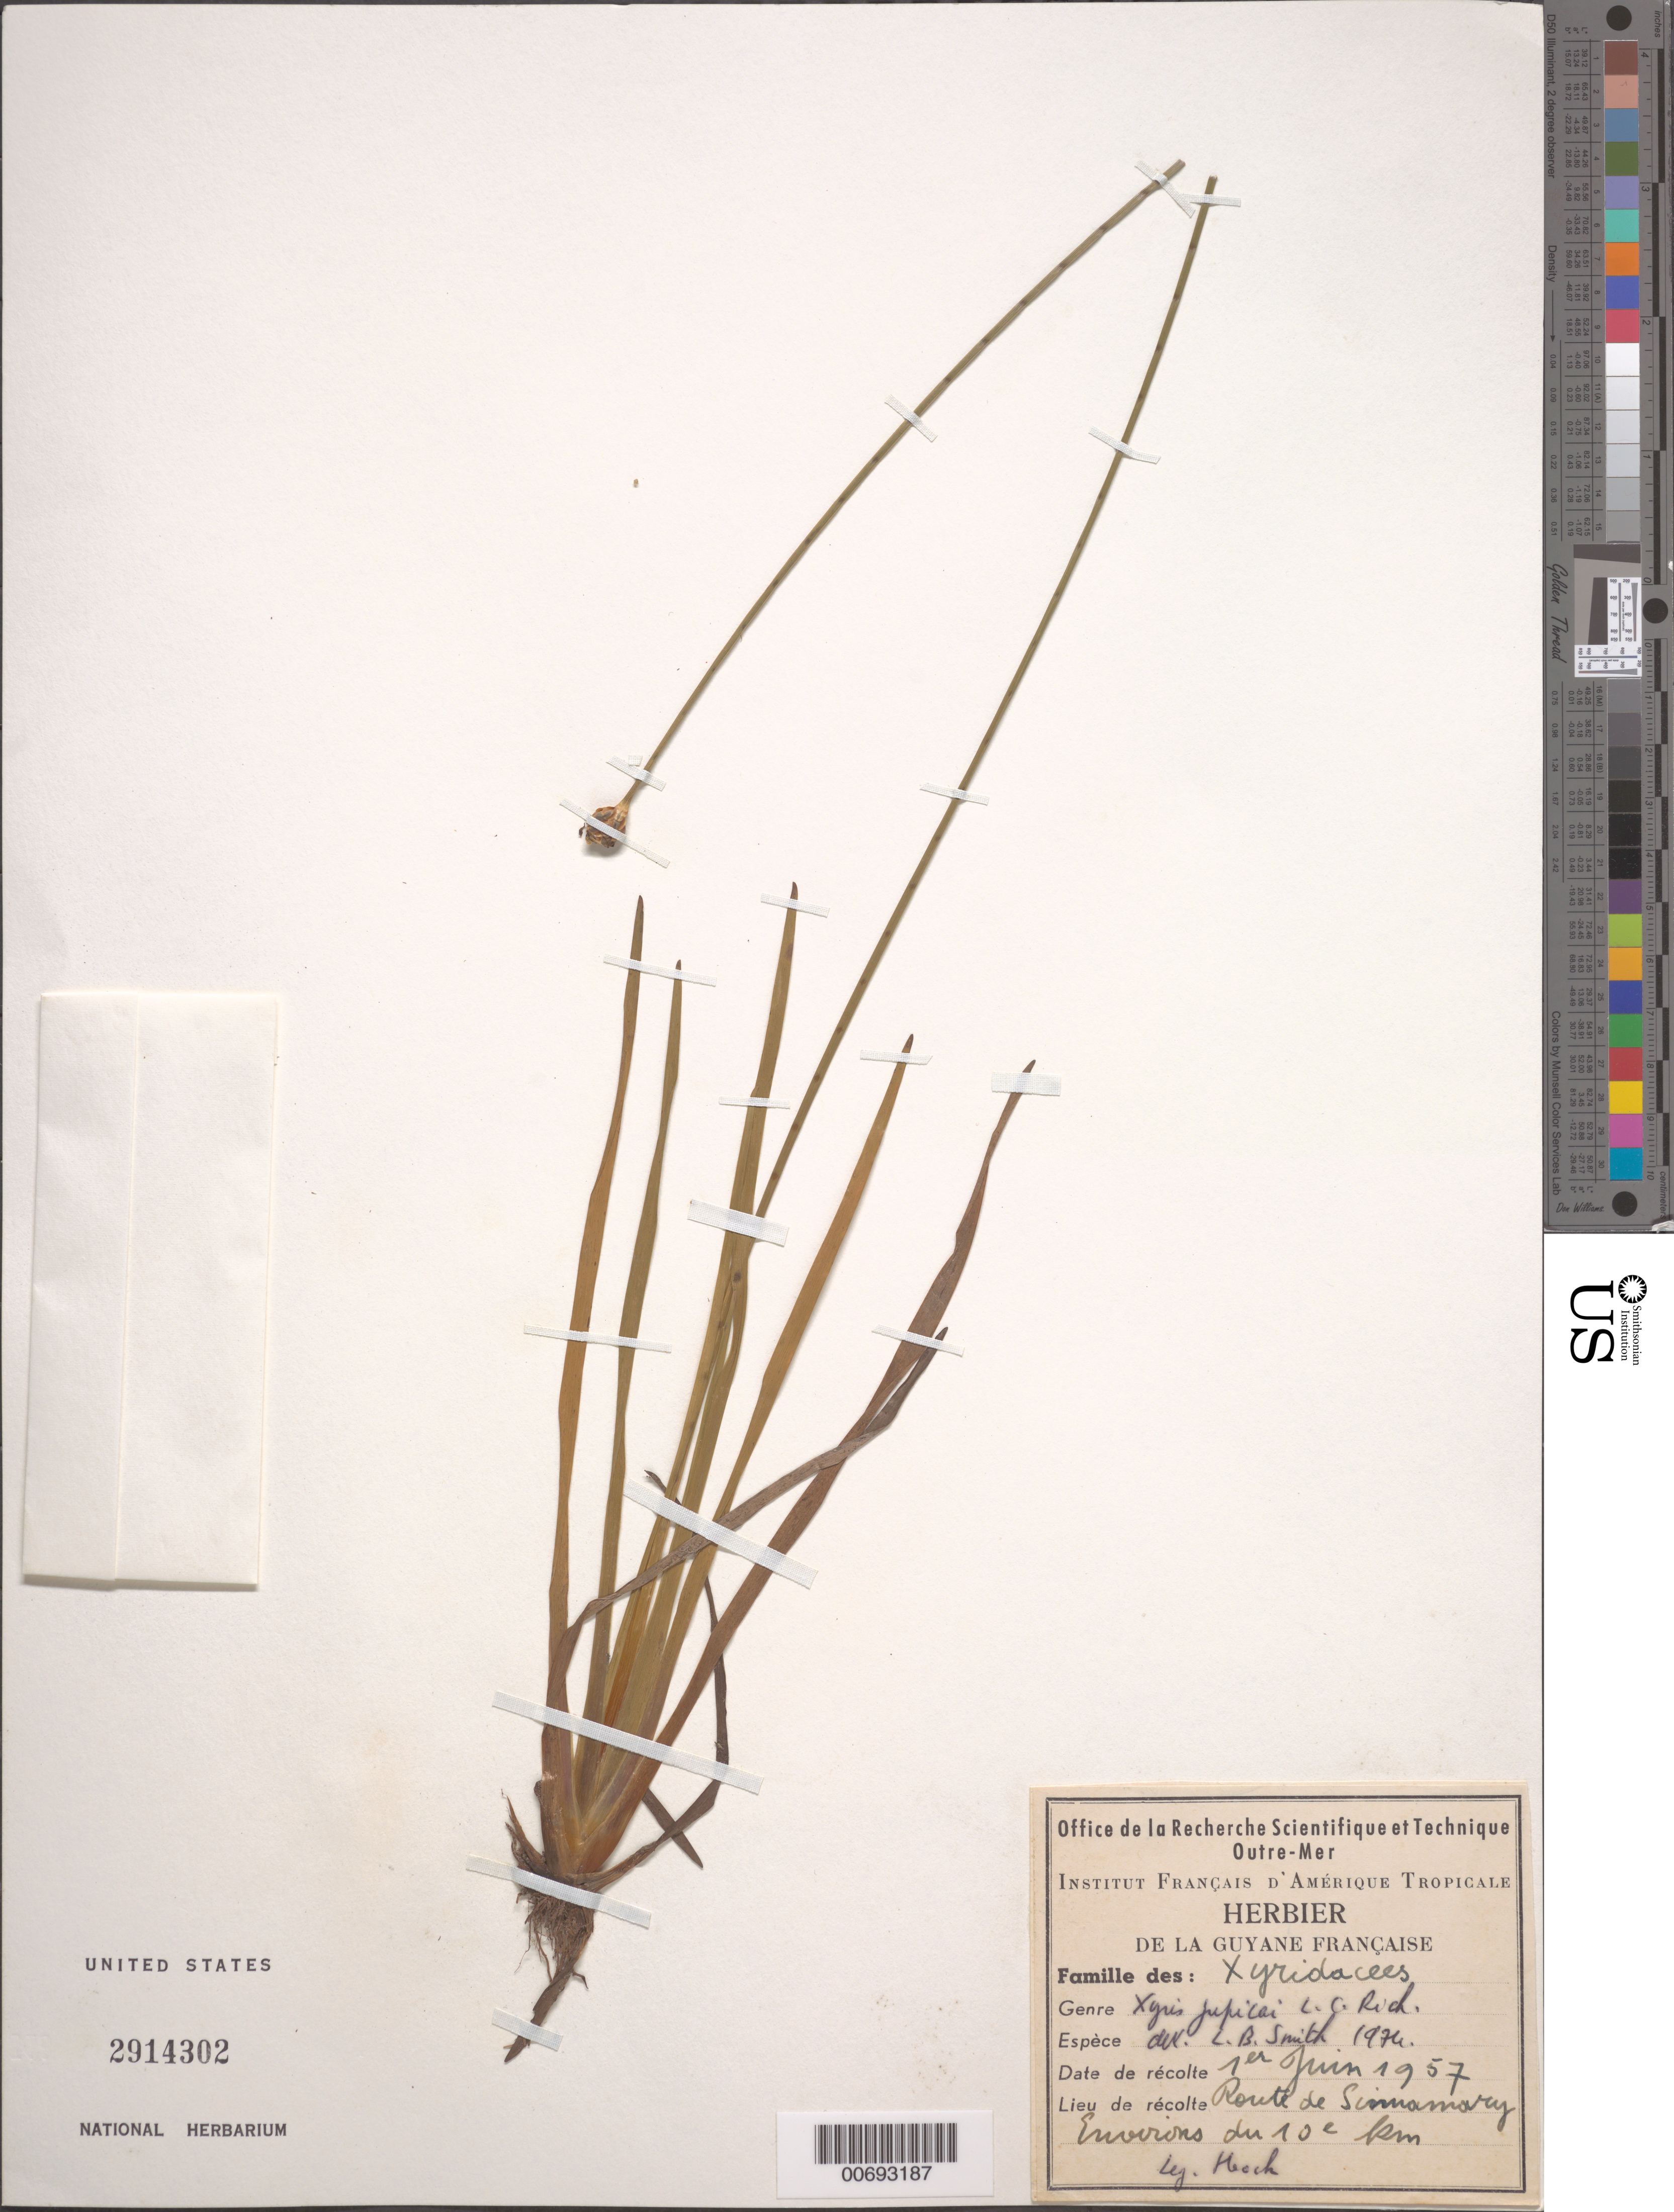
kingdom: Plantae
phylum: Tracheophyta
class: Liliopsida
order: Poales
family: Xyridaceae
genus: Xyris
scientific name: Xyris jupicai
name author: Rich.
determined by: Smith, Lyman B., (US), NMNH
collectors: J. Hoock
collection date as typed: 1-Jun-57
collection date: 1957-06-01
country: French Guiana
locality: Route de Sinnamary, 10 km environs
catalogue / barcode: US 2914302